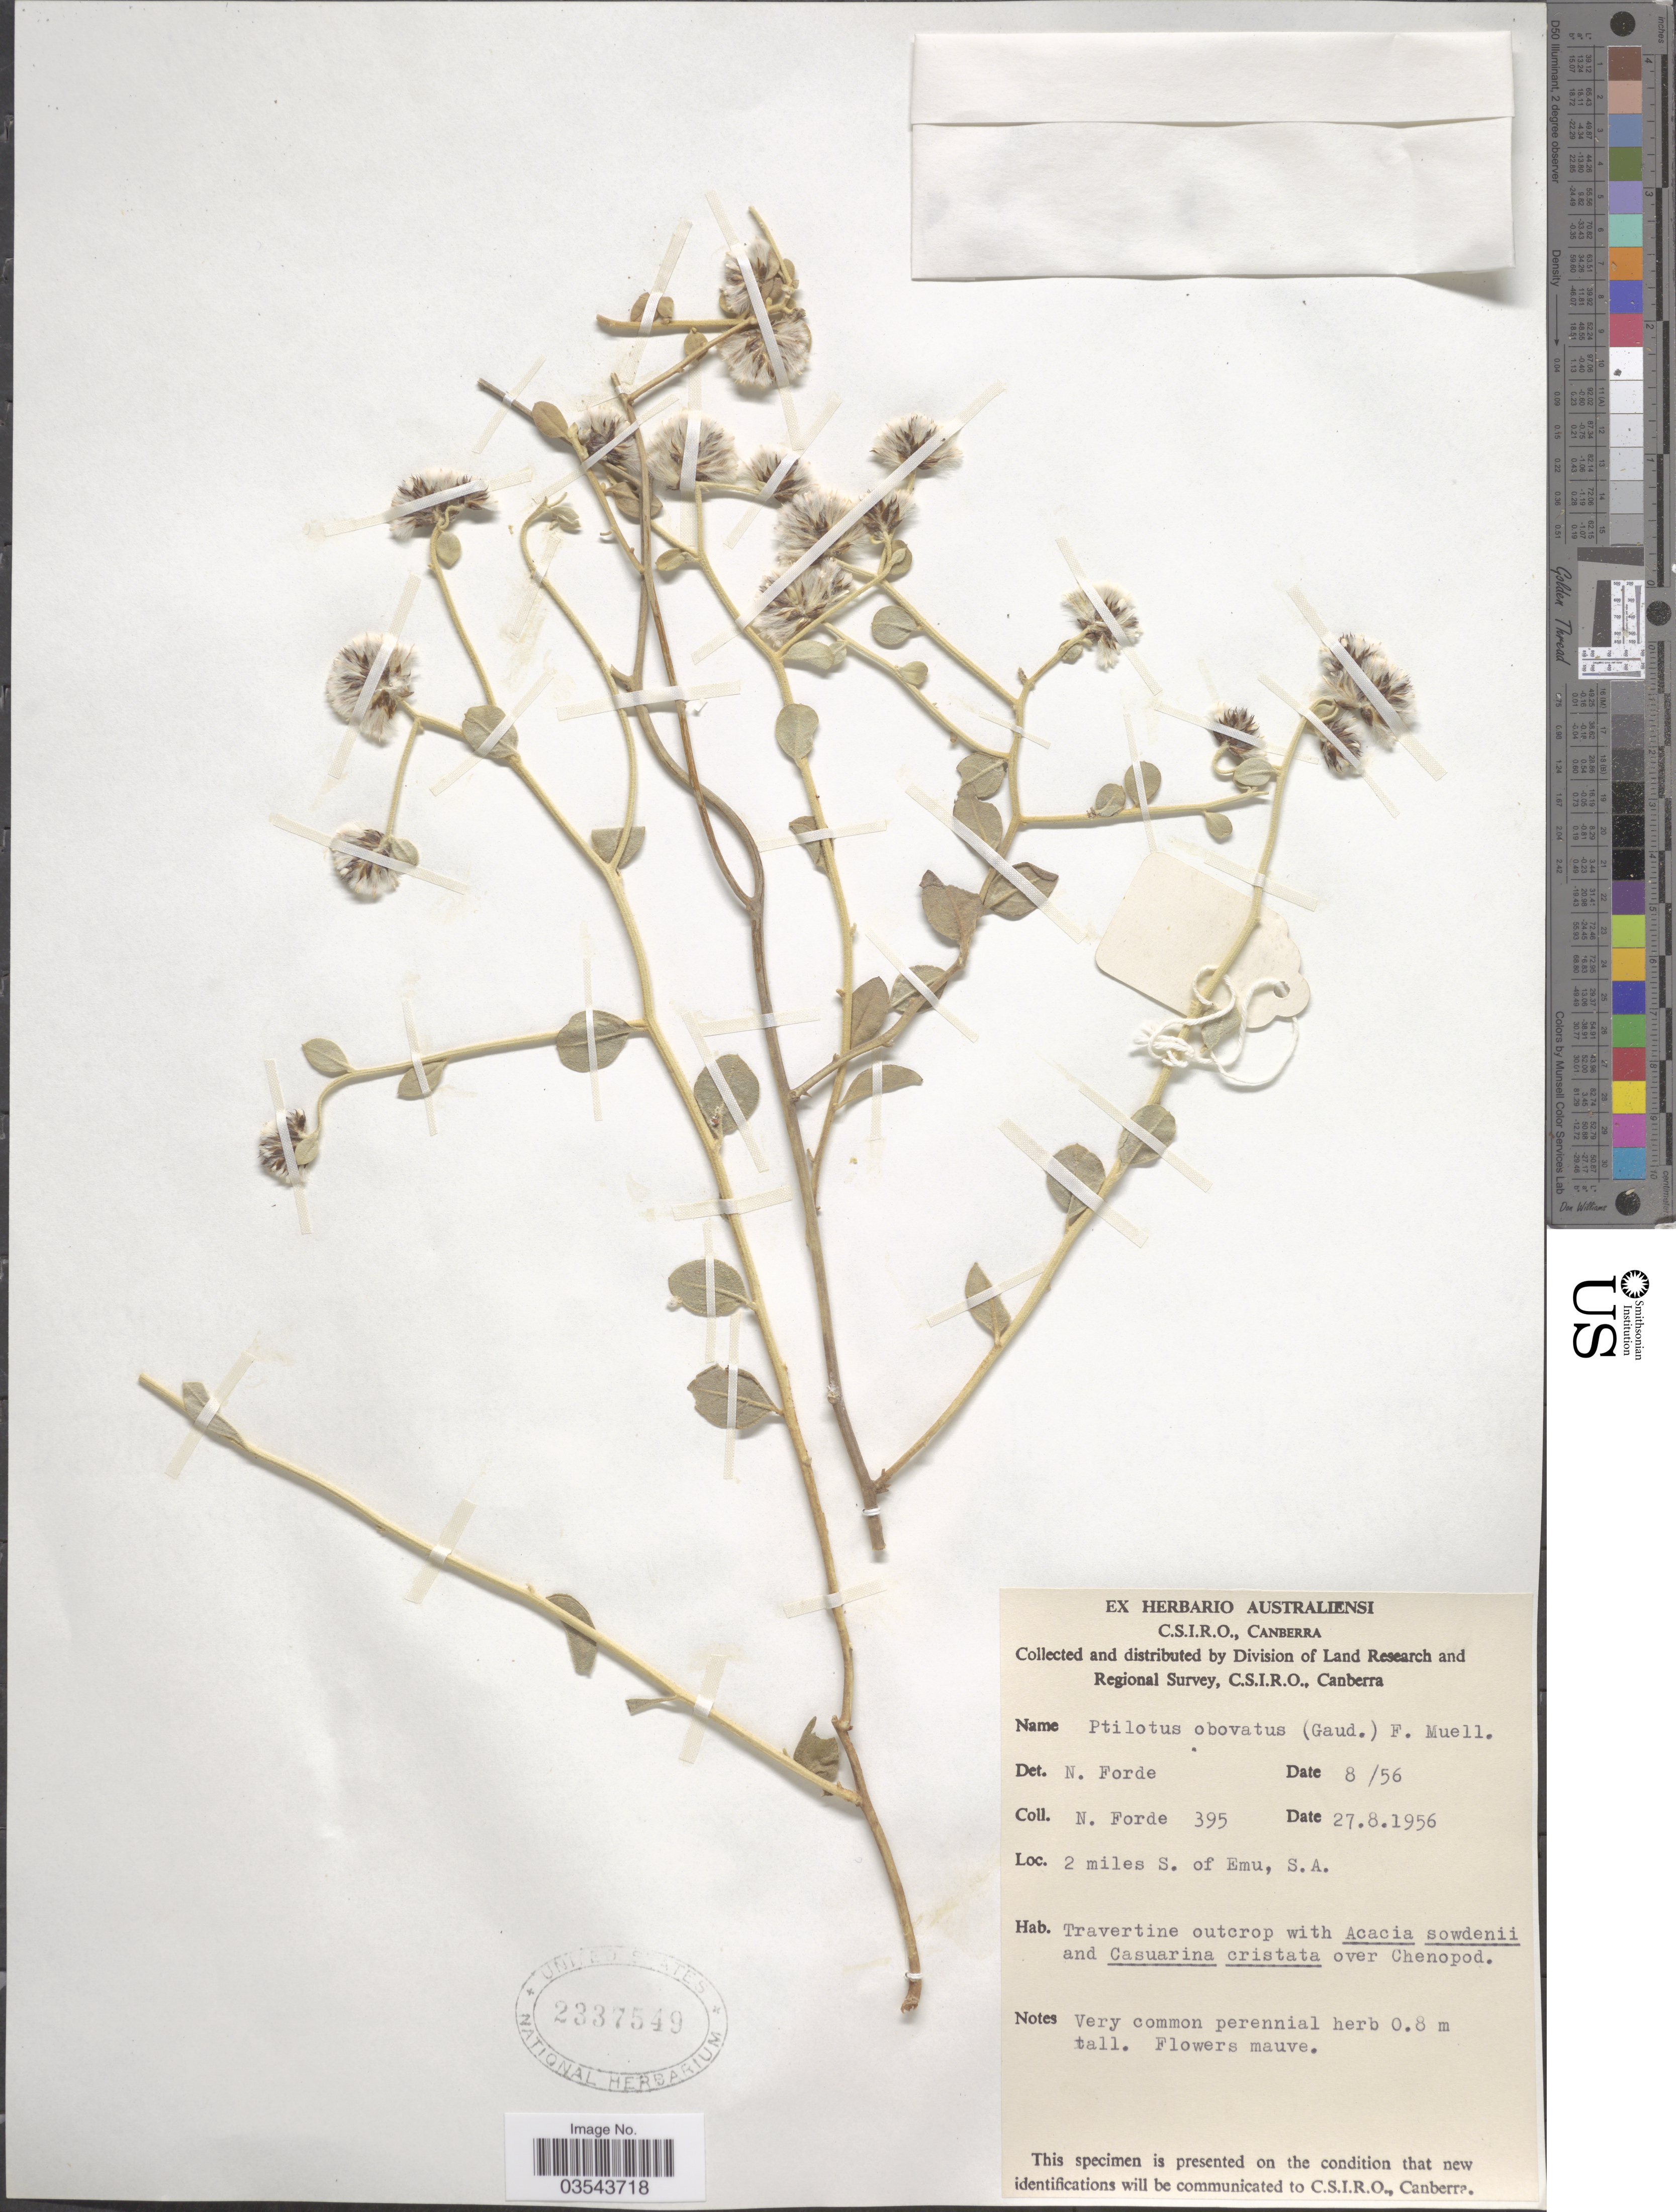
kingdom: Plantae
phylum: Tracheophyta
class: Magnoliopsida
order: Caryophyllales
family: Amaranthaceae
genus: Ptilotus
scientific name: Ptilotus obovatus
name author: (Gaudich.) F. Muell.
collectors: N. Forde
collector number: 395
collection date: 1956-08-27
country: Australia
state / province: South Australia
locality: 2 miles S. of Emu, S.A.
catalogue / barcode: US 2337549